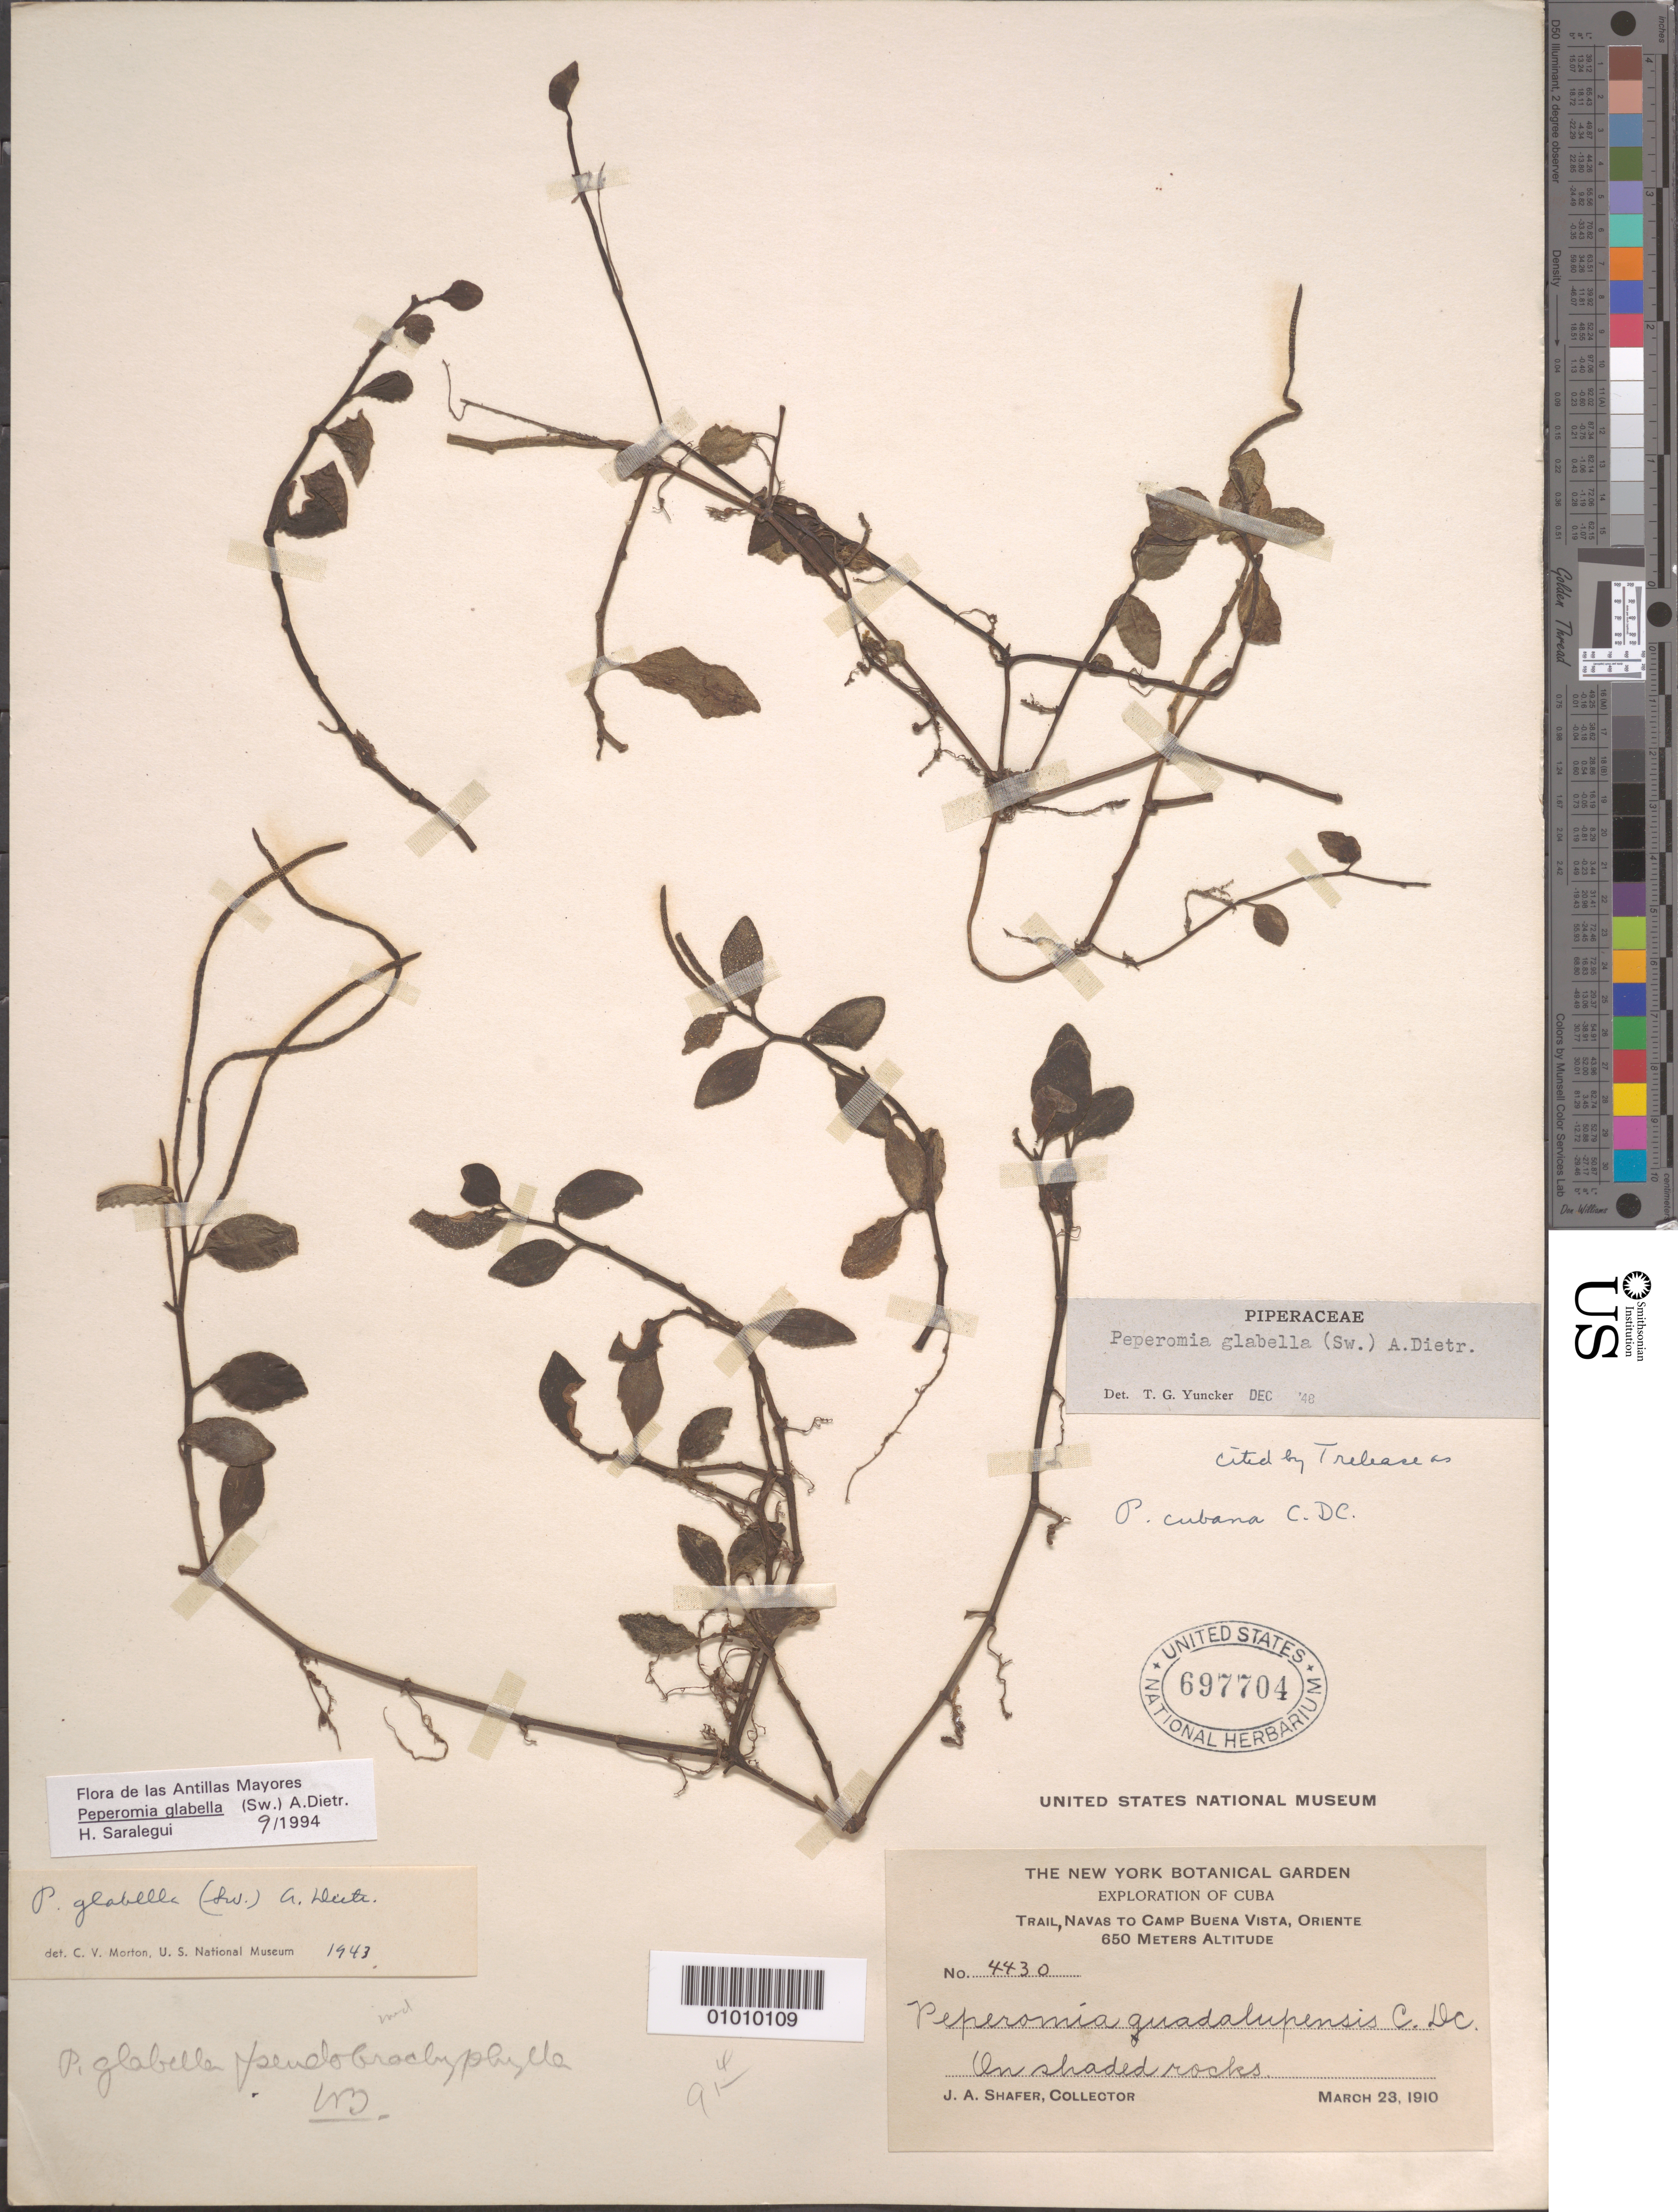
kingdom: Plantae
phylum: Tracheophyta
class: Magnoliopsida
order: Piperales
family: Piperaceae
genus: Peperomia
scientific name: Peperomia glabella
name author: (Sw.) A. Dietr.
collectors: J. A. Shafer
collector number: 4430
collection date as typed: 23 Mar 1910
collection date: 1910-03-23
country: Cuba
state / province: Oriente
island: Cuba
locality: On shaded rocks Trail, Navas to Camp Buena Vista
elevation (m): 650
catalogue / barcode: US 697704